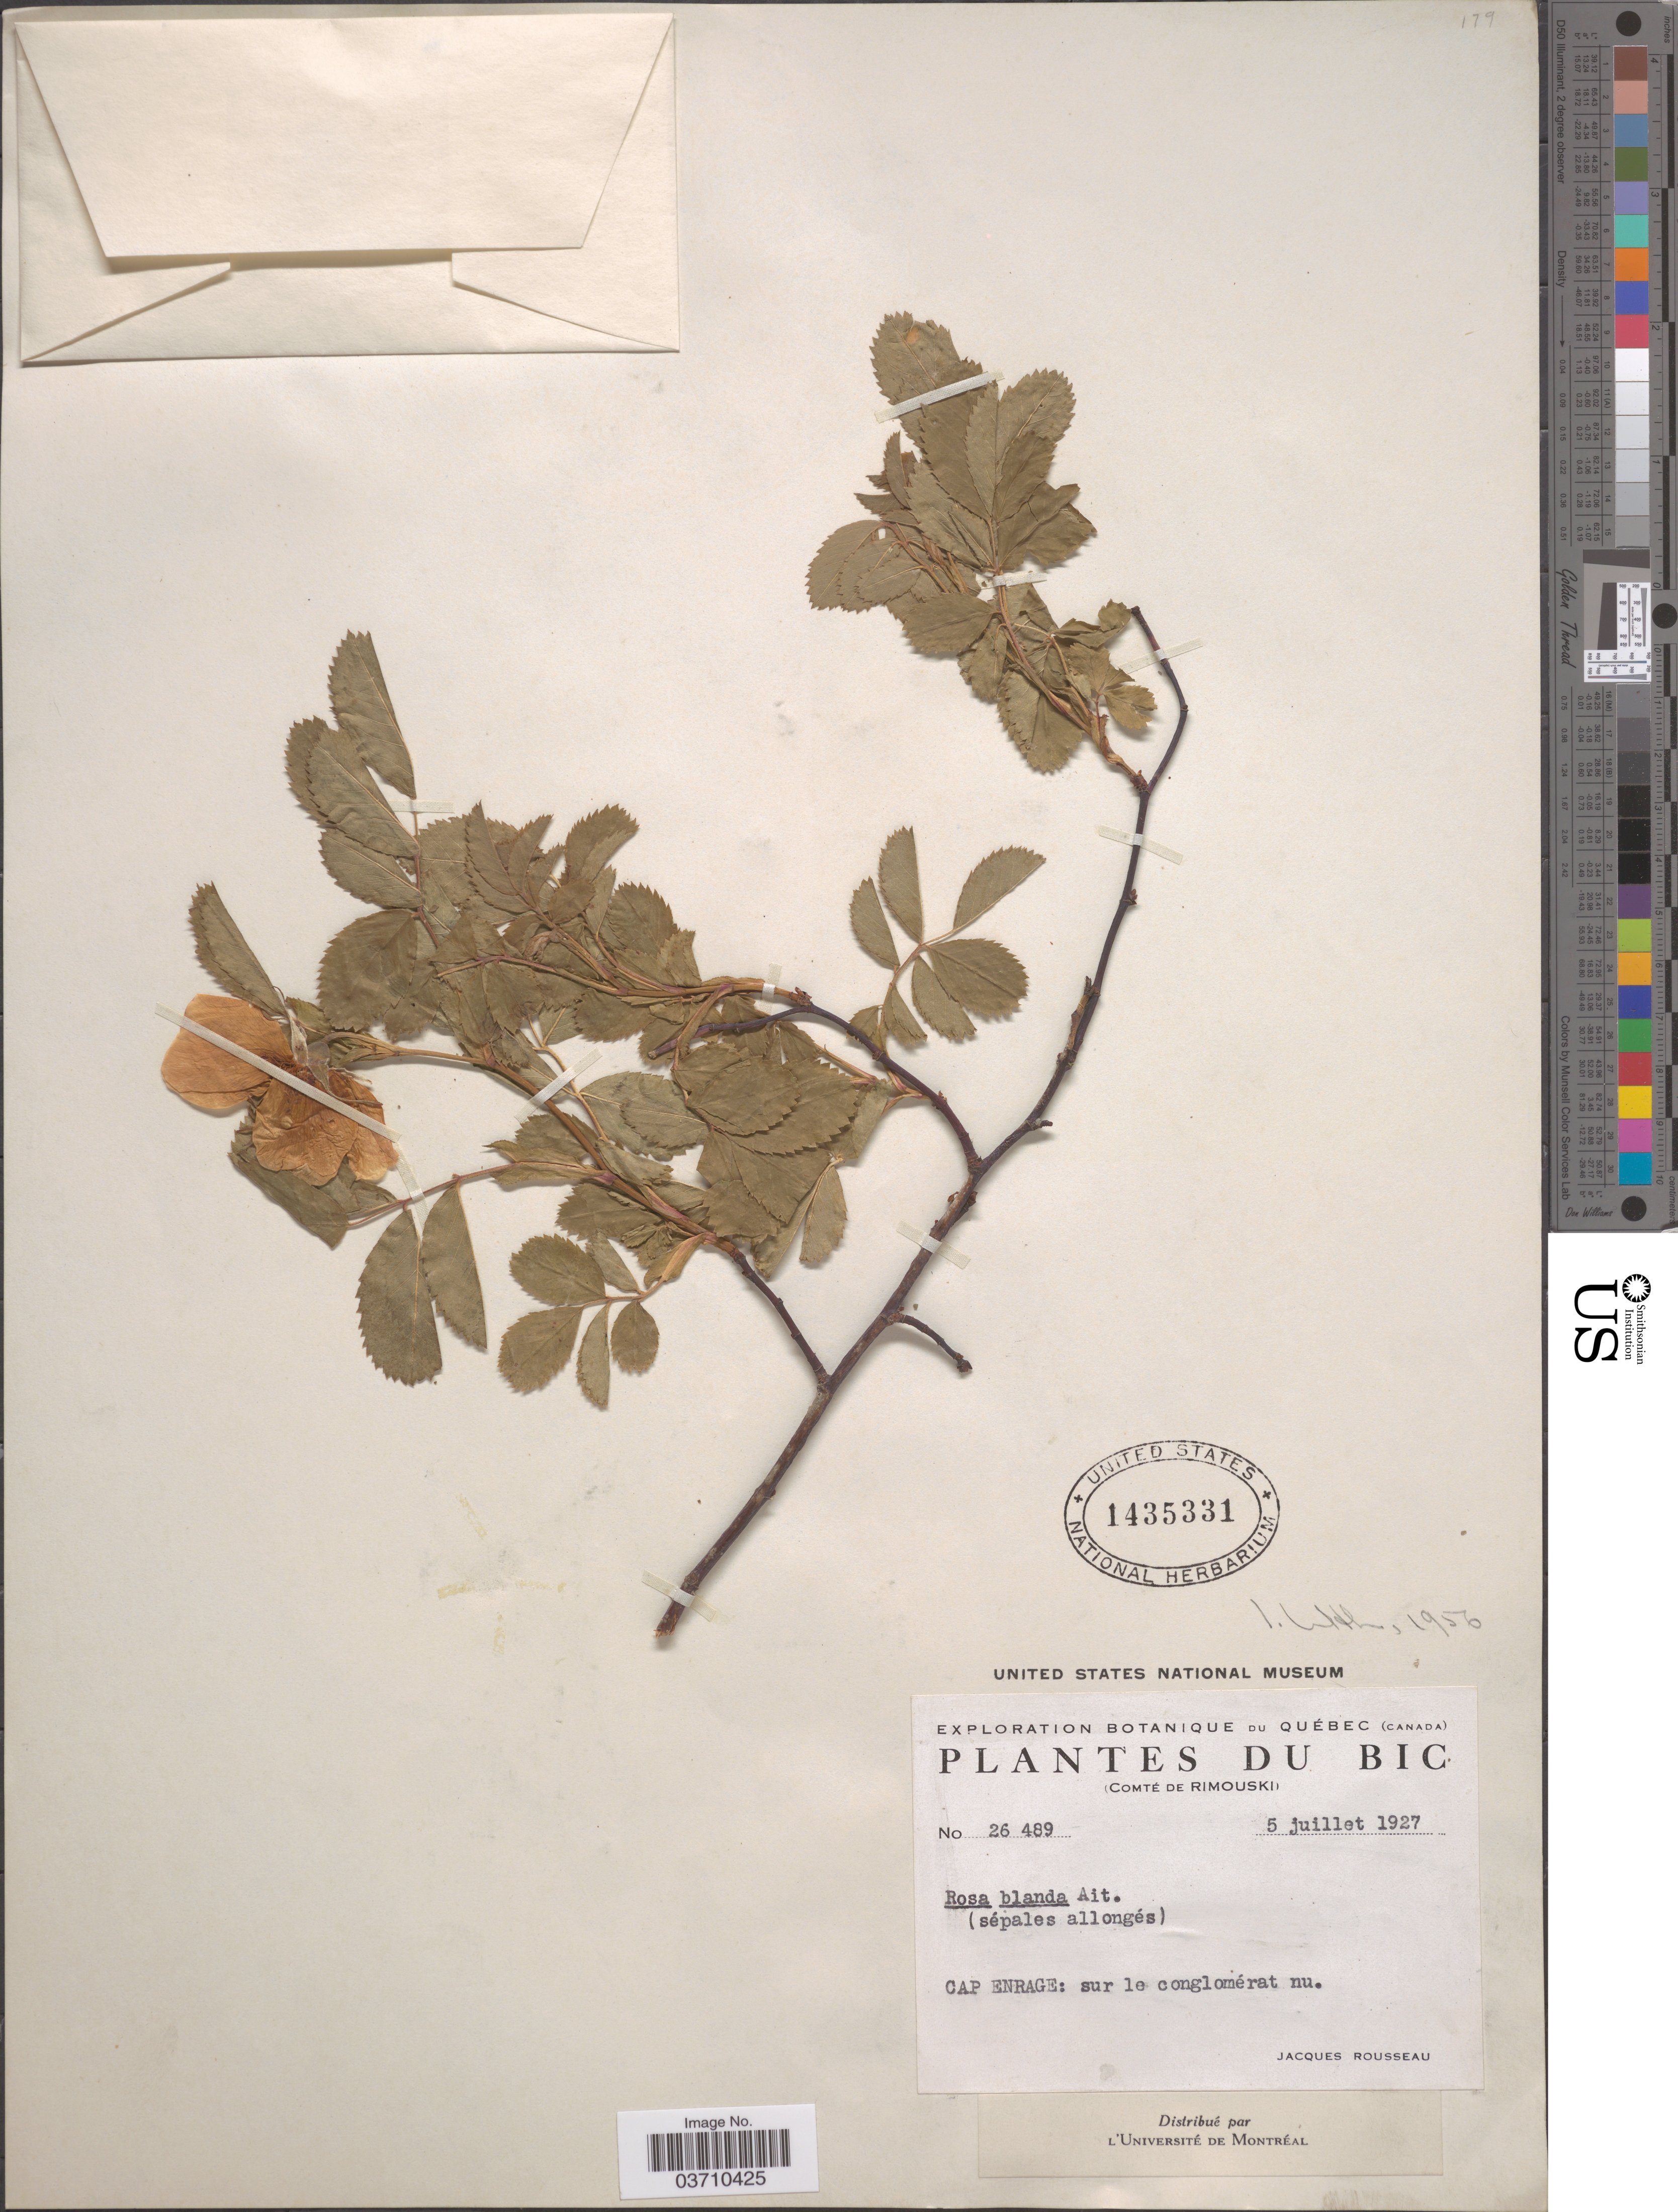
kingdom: Plantae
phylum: Tracheophyta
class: Magnoliopsida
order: Rosales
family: Rosaceae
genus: Rosa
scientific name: Rosa blanda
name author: Aiton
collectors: J. Rousseau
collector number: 26489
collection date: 1927-07-05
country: Canada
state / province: Quebec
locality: Bic. (Comté de Rimouski). Cap Enrage.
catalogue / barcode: US 1435331